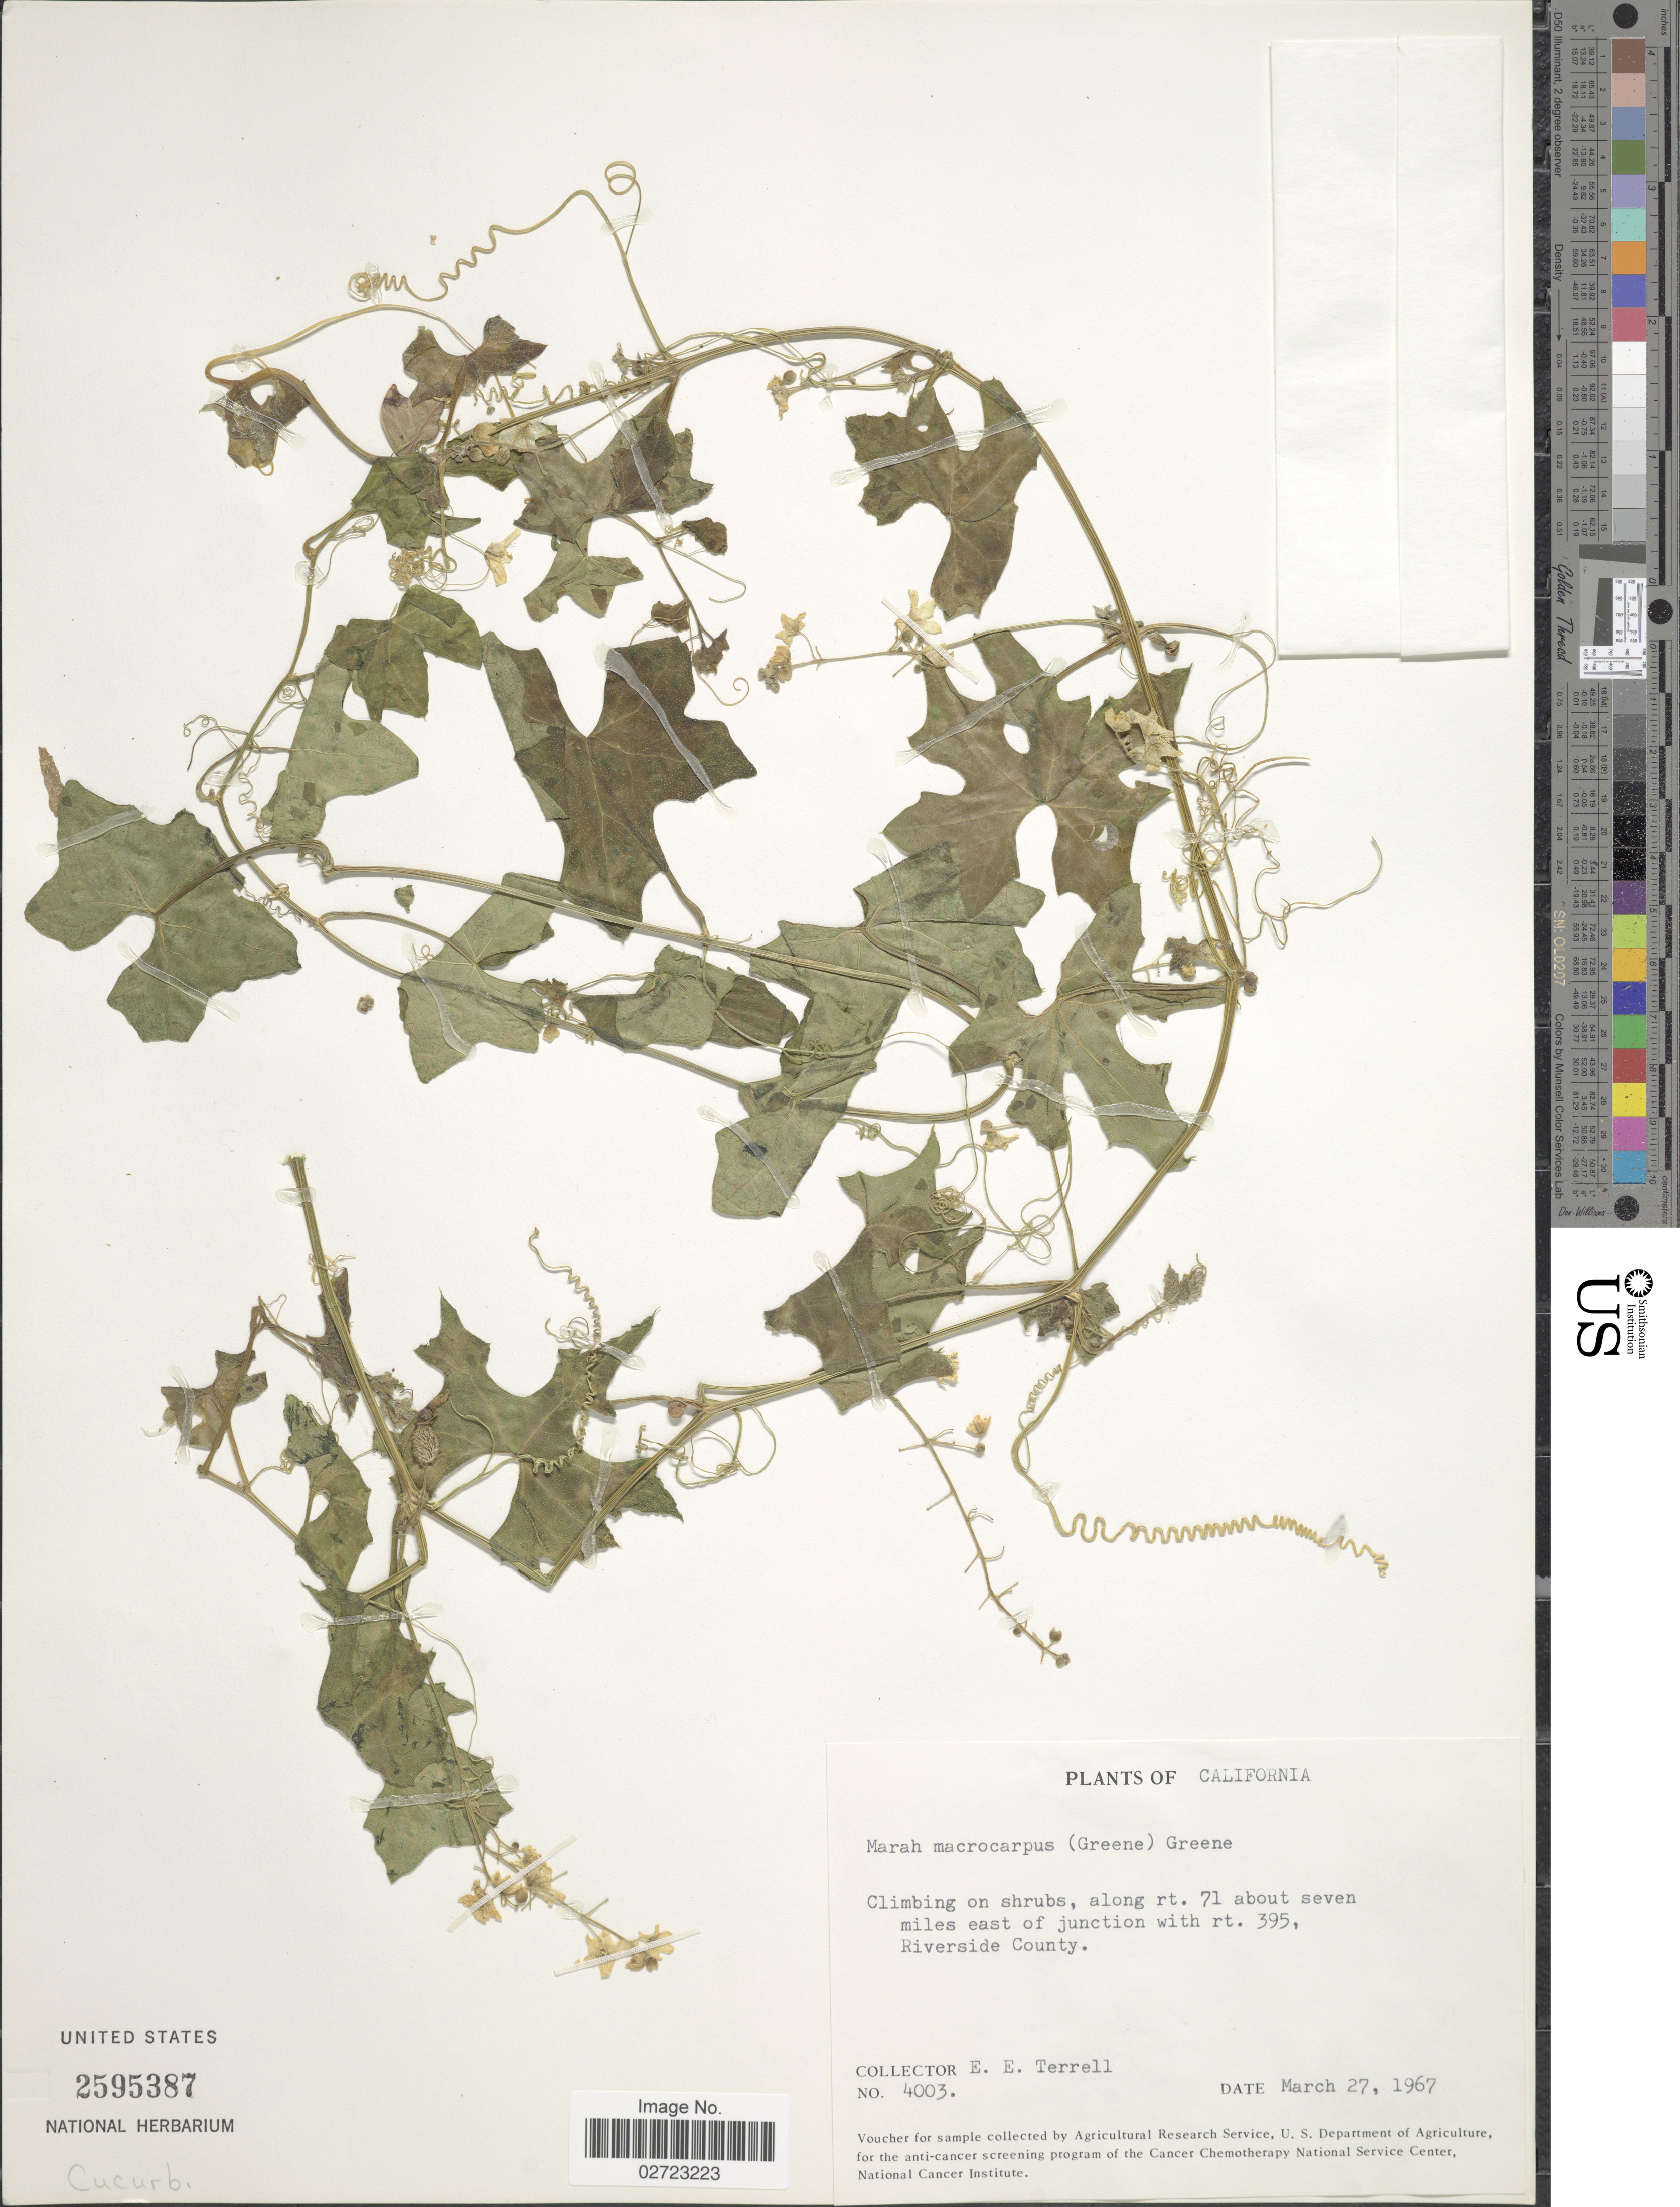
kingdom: Plantae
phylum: Tracheophyta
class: Magnoliopsida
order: Cucurbitales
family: Cucurbitaceae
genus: Marah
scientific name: Marah macrocarpa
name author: (Greene) Greene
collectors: E. E. Terrell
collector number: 4003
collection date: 1967-03-27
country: United States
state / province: California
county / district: Riverside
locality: Along rt. 71 about seven miles east of junction with rt. 395, Riverside County.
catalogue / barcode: US 2595387